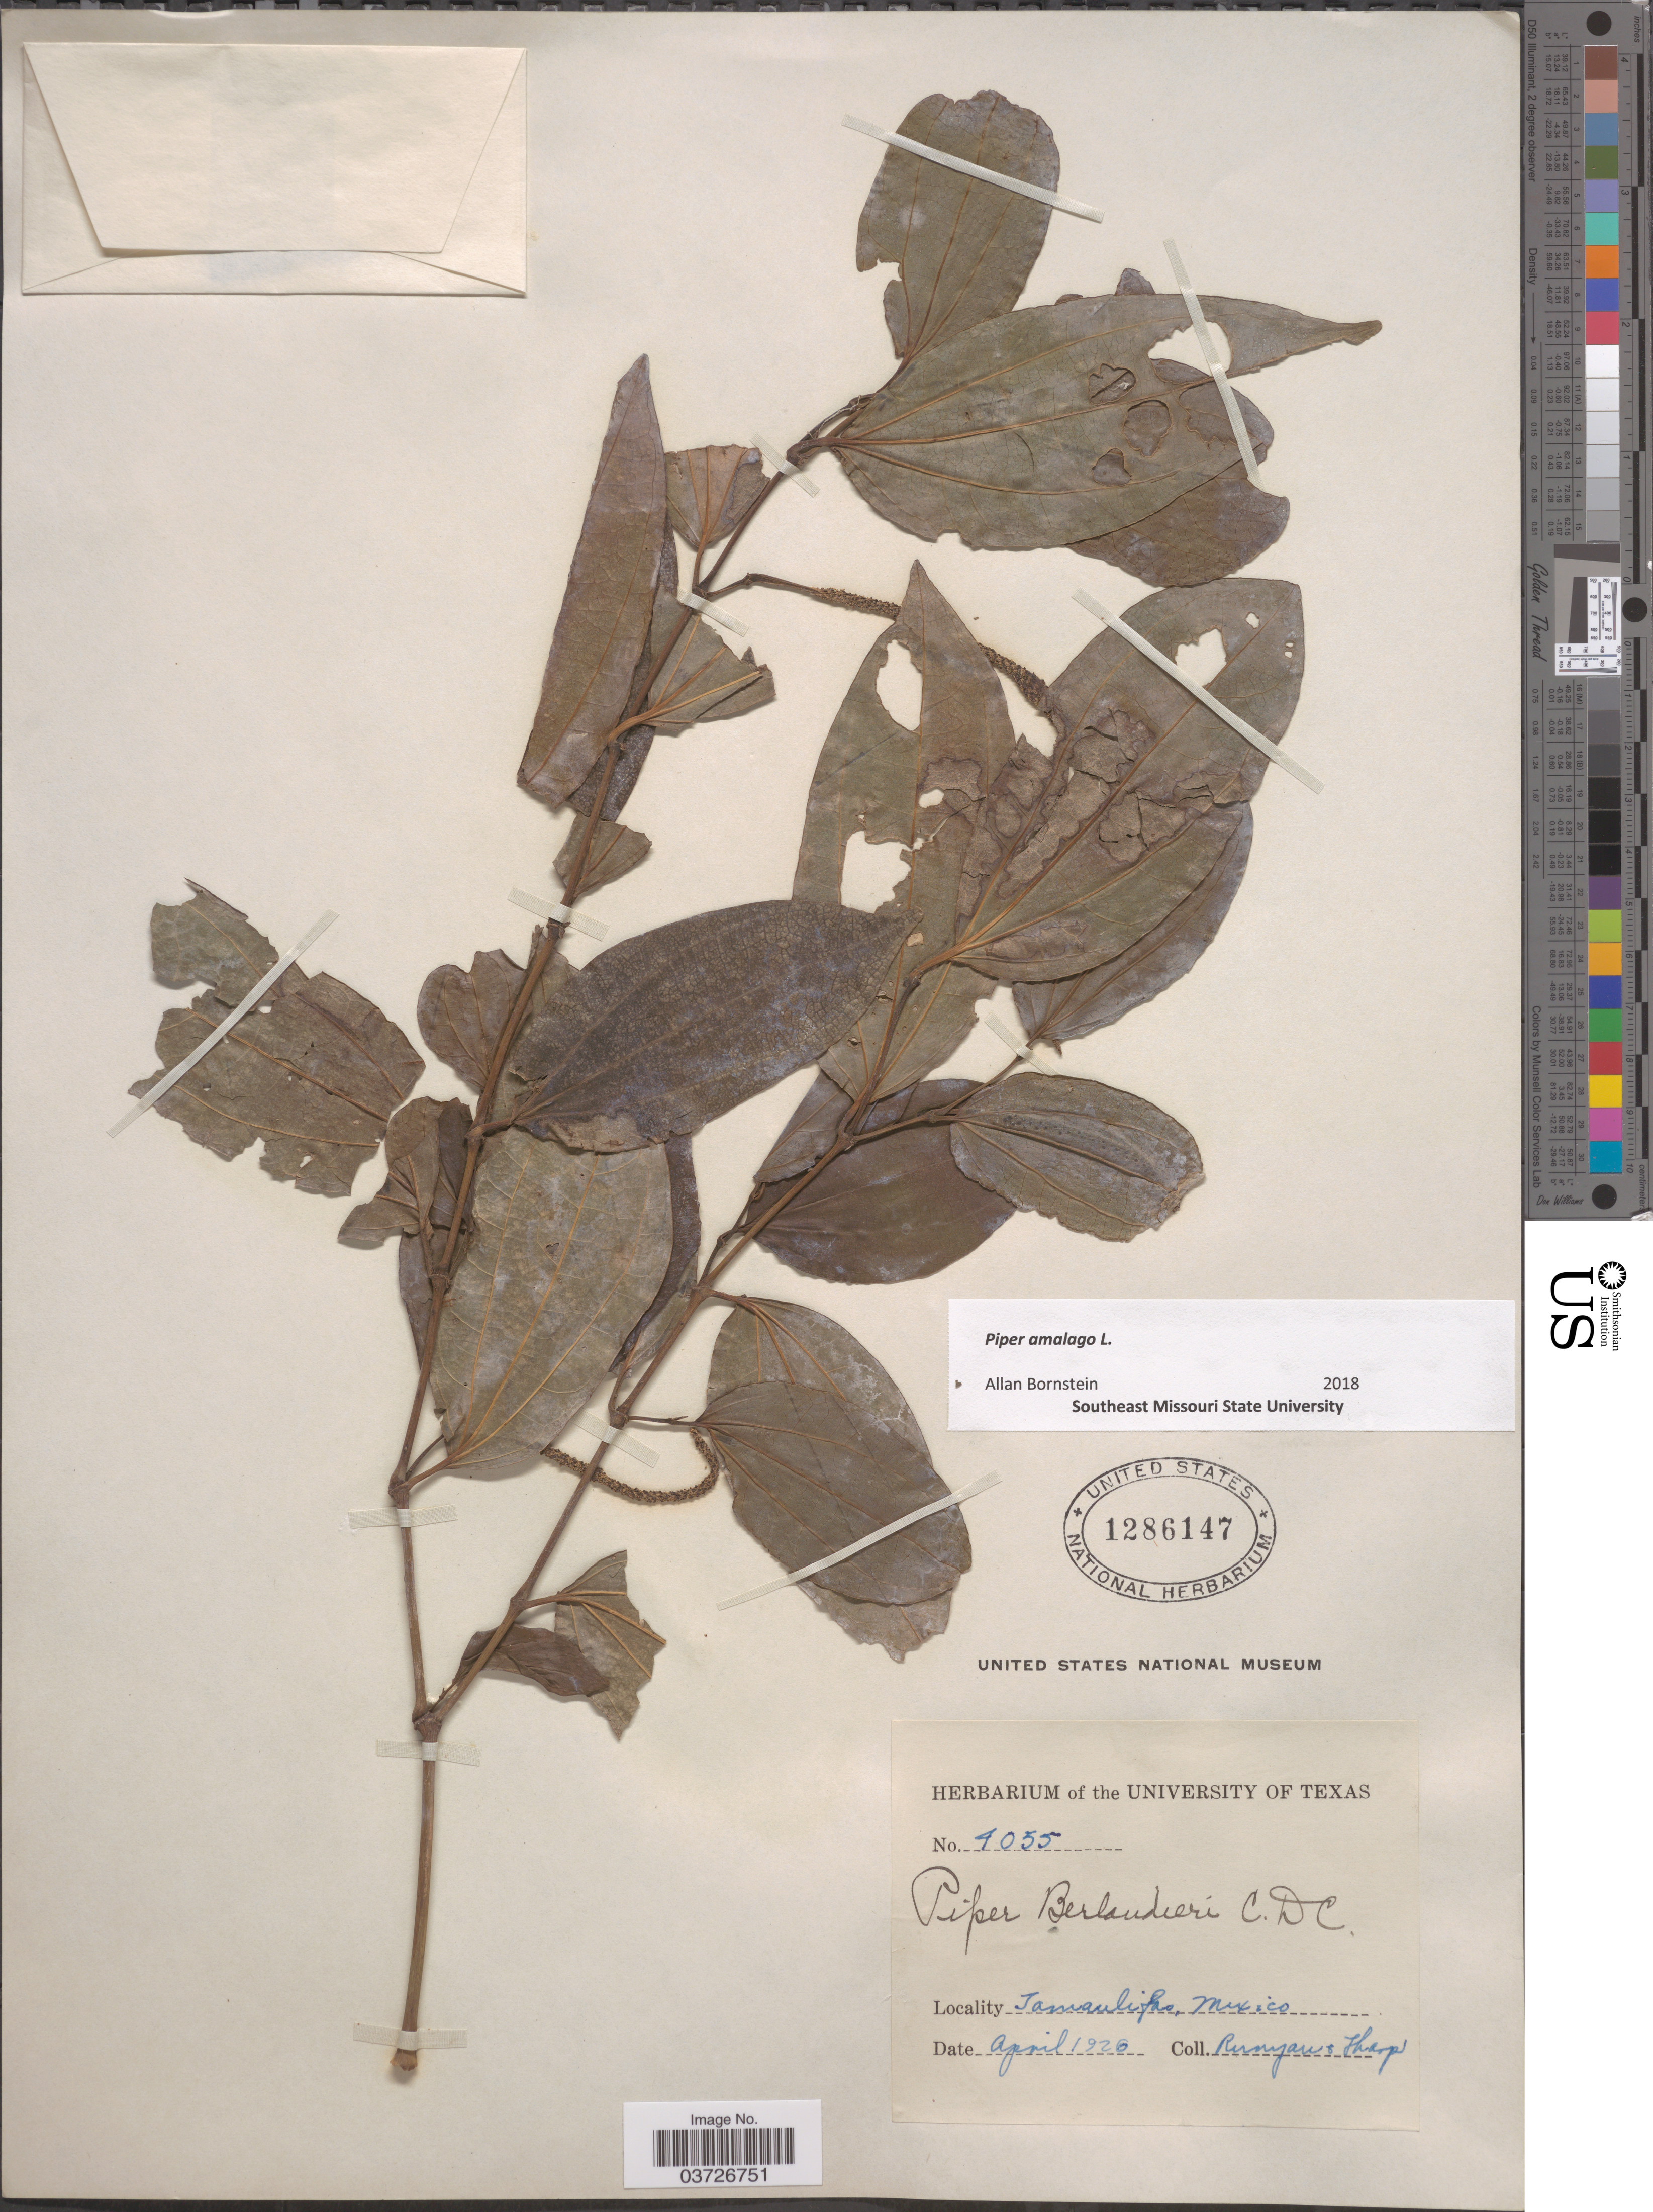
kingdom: Plantae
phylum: Tracheophyta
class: Magnoliopsida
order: Piperales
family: Piperaceae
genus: Piper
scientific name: Piper amalago var. medium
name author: (Jacq.) Yunck.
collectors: -. Runyon & Tharp, --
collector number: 4055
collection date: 1926-04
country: Mexico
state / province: Tamaulipas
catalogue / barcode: US 1286147